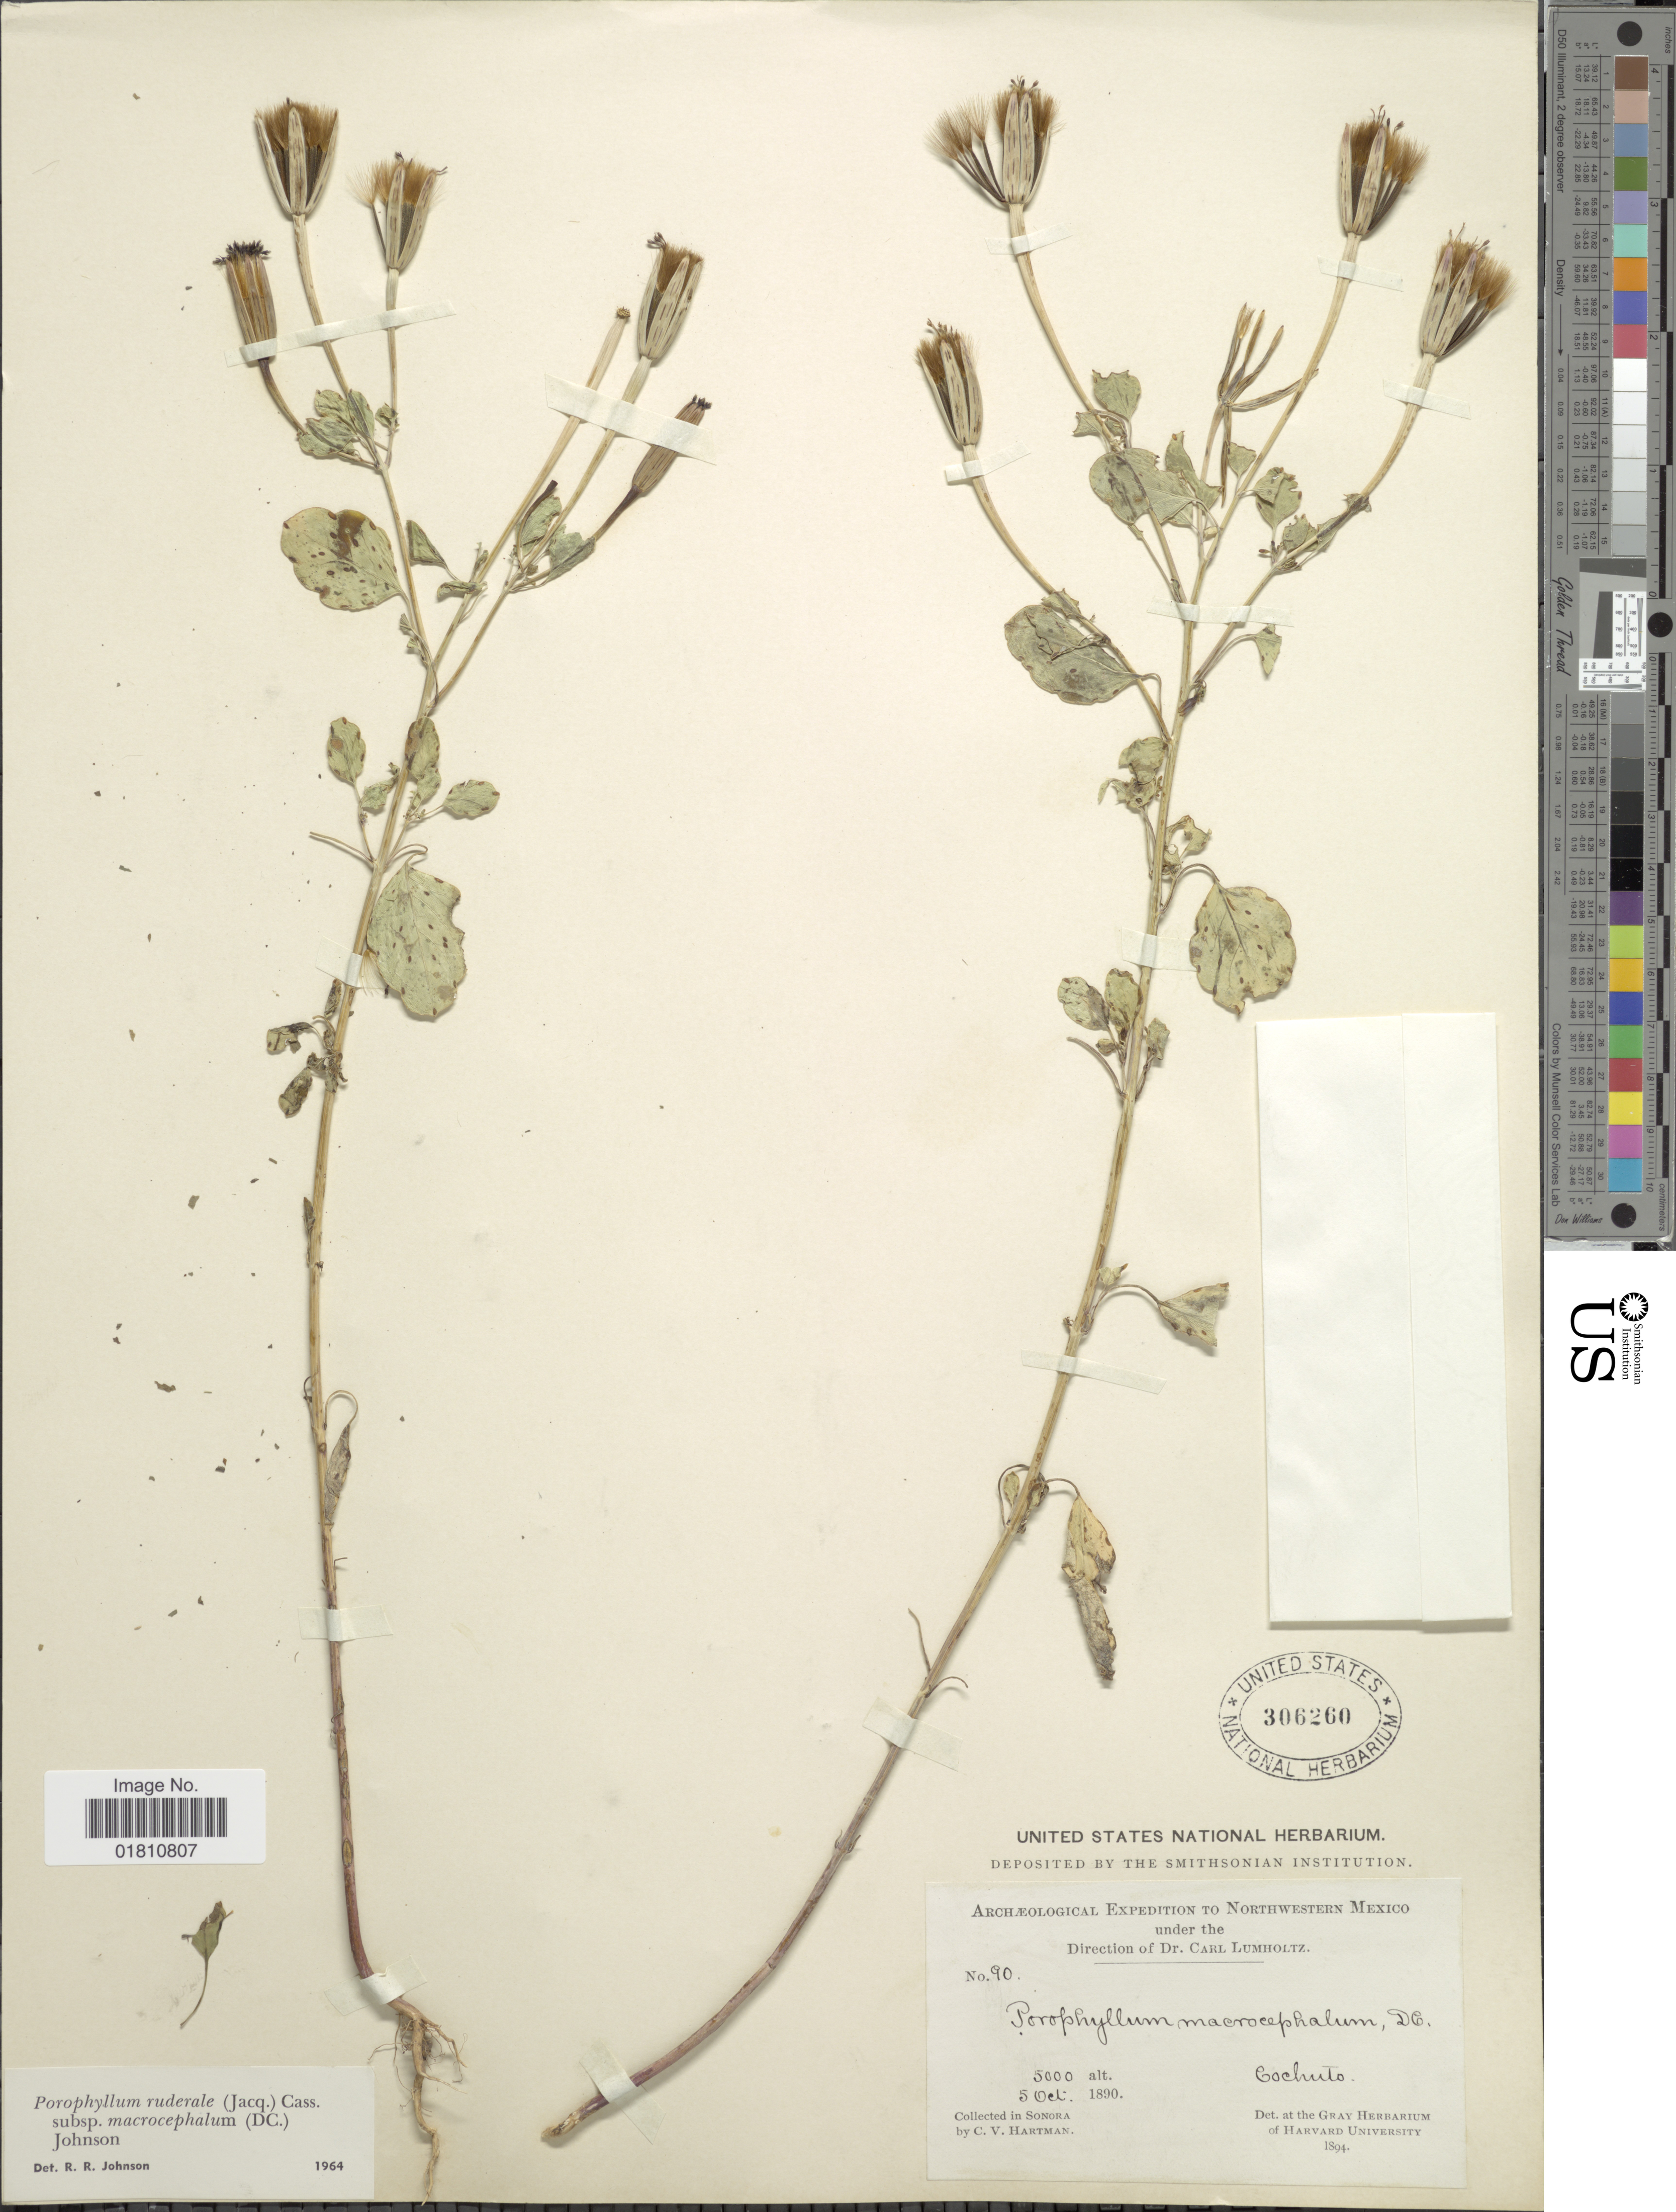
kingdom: Plantae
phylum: Tracheophyta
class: Magnoliopsida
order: Asterales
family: Asteraceae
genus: Porophyllum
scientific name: Porophyllum ruderale subsp. macrocephalum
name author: (DC.) R.R. Johnson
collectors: C. V. Hartman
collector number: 90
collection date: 1890-10-05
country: Mexico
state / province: Sonora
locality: Cochuto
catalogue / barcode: US 306260